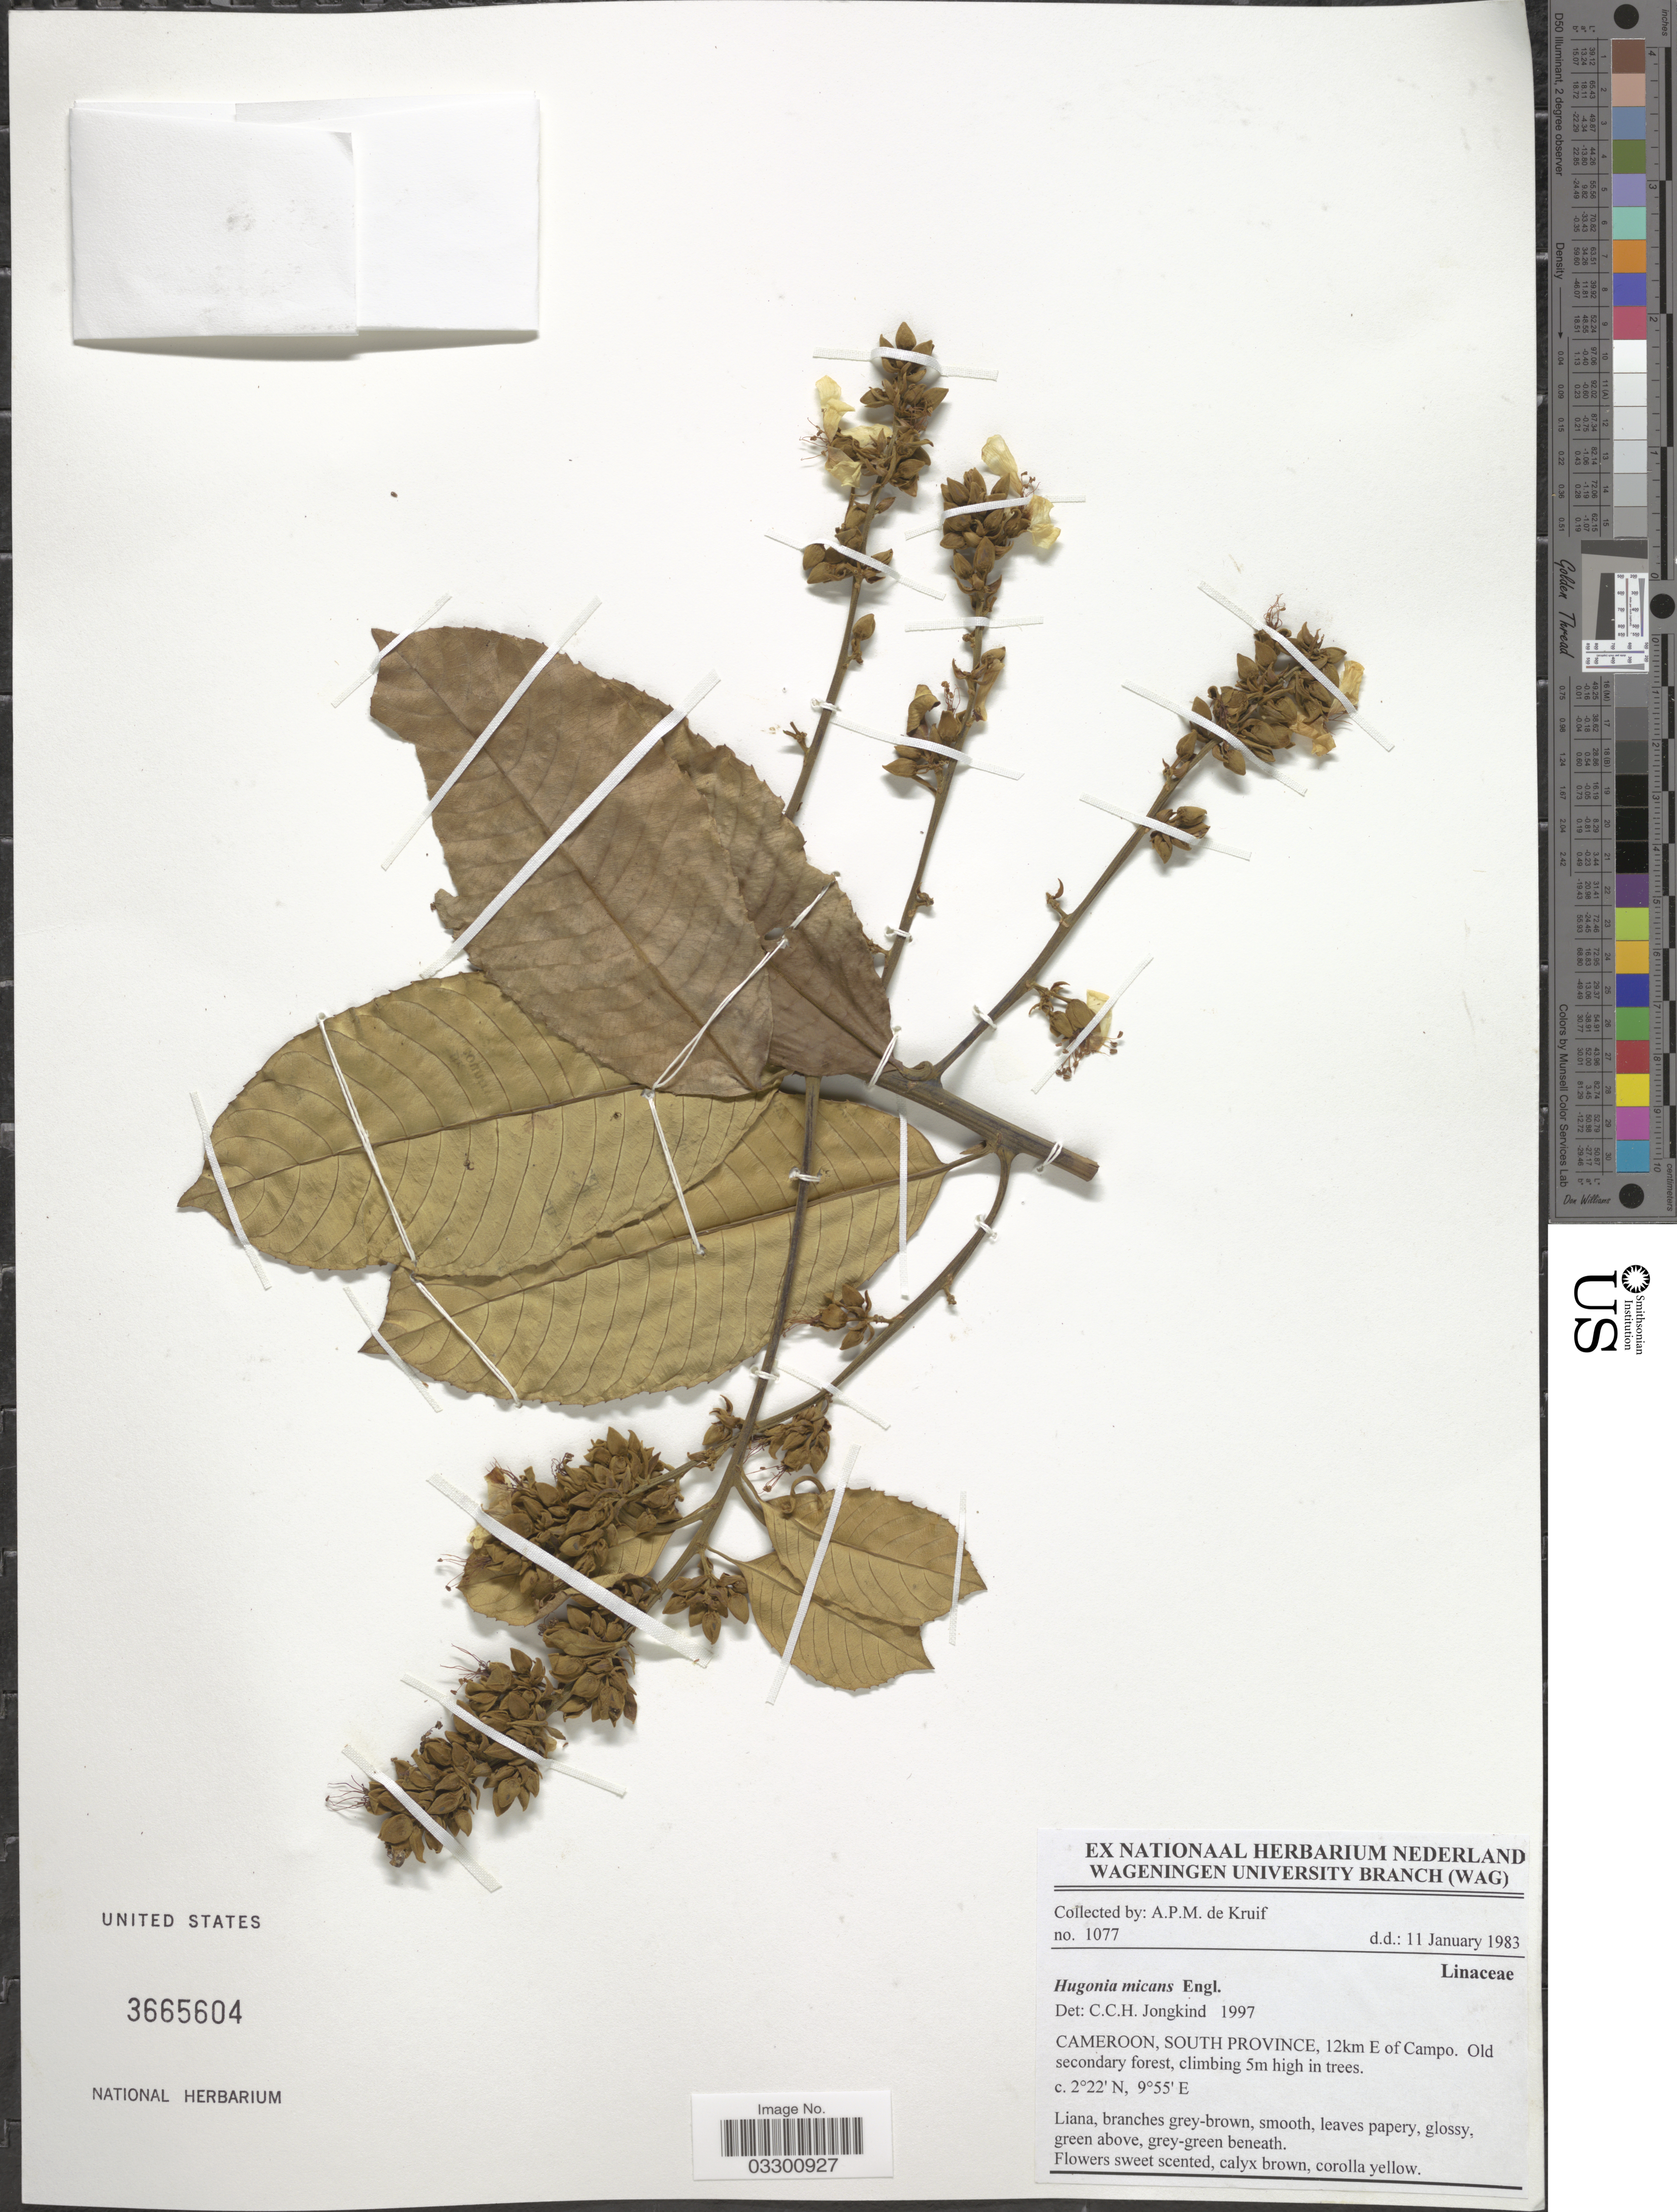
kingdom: Plantae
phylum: Tracheophyta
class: Magnoliopsida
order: Malpighiales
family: Linaceae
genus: Hugonia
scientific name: Hugonia micans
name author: Engl.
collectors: A. P. de Kruif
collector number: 1077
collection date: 1983-01-11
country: Cameroon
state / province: Sud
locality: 12km E of Campo. Old secondary forest.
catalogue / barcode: US 3665604